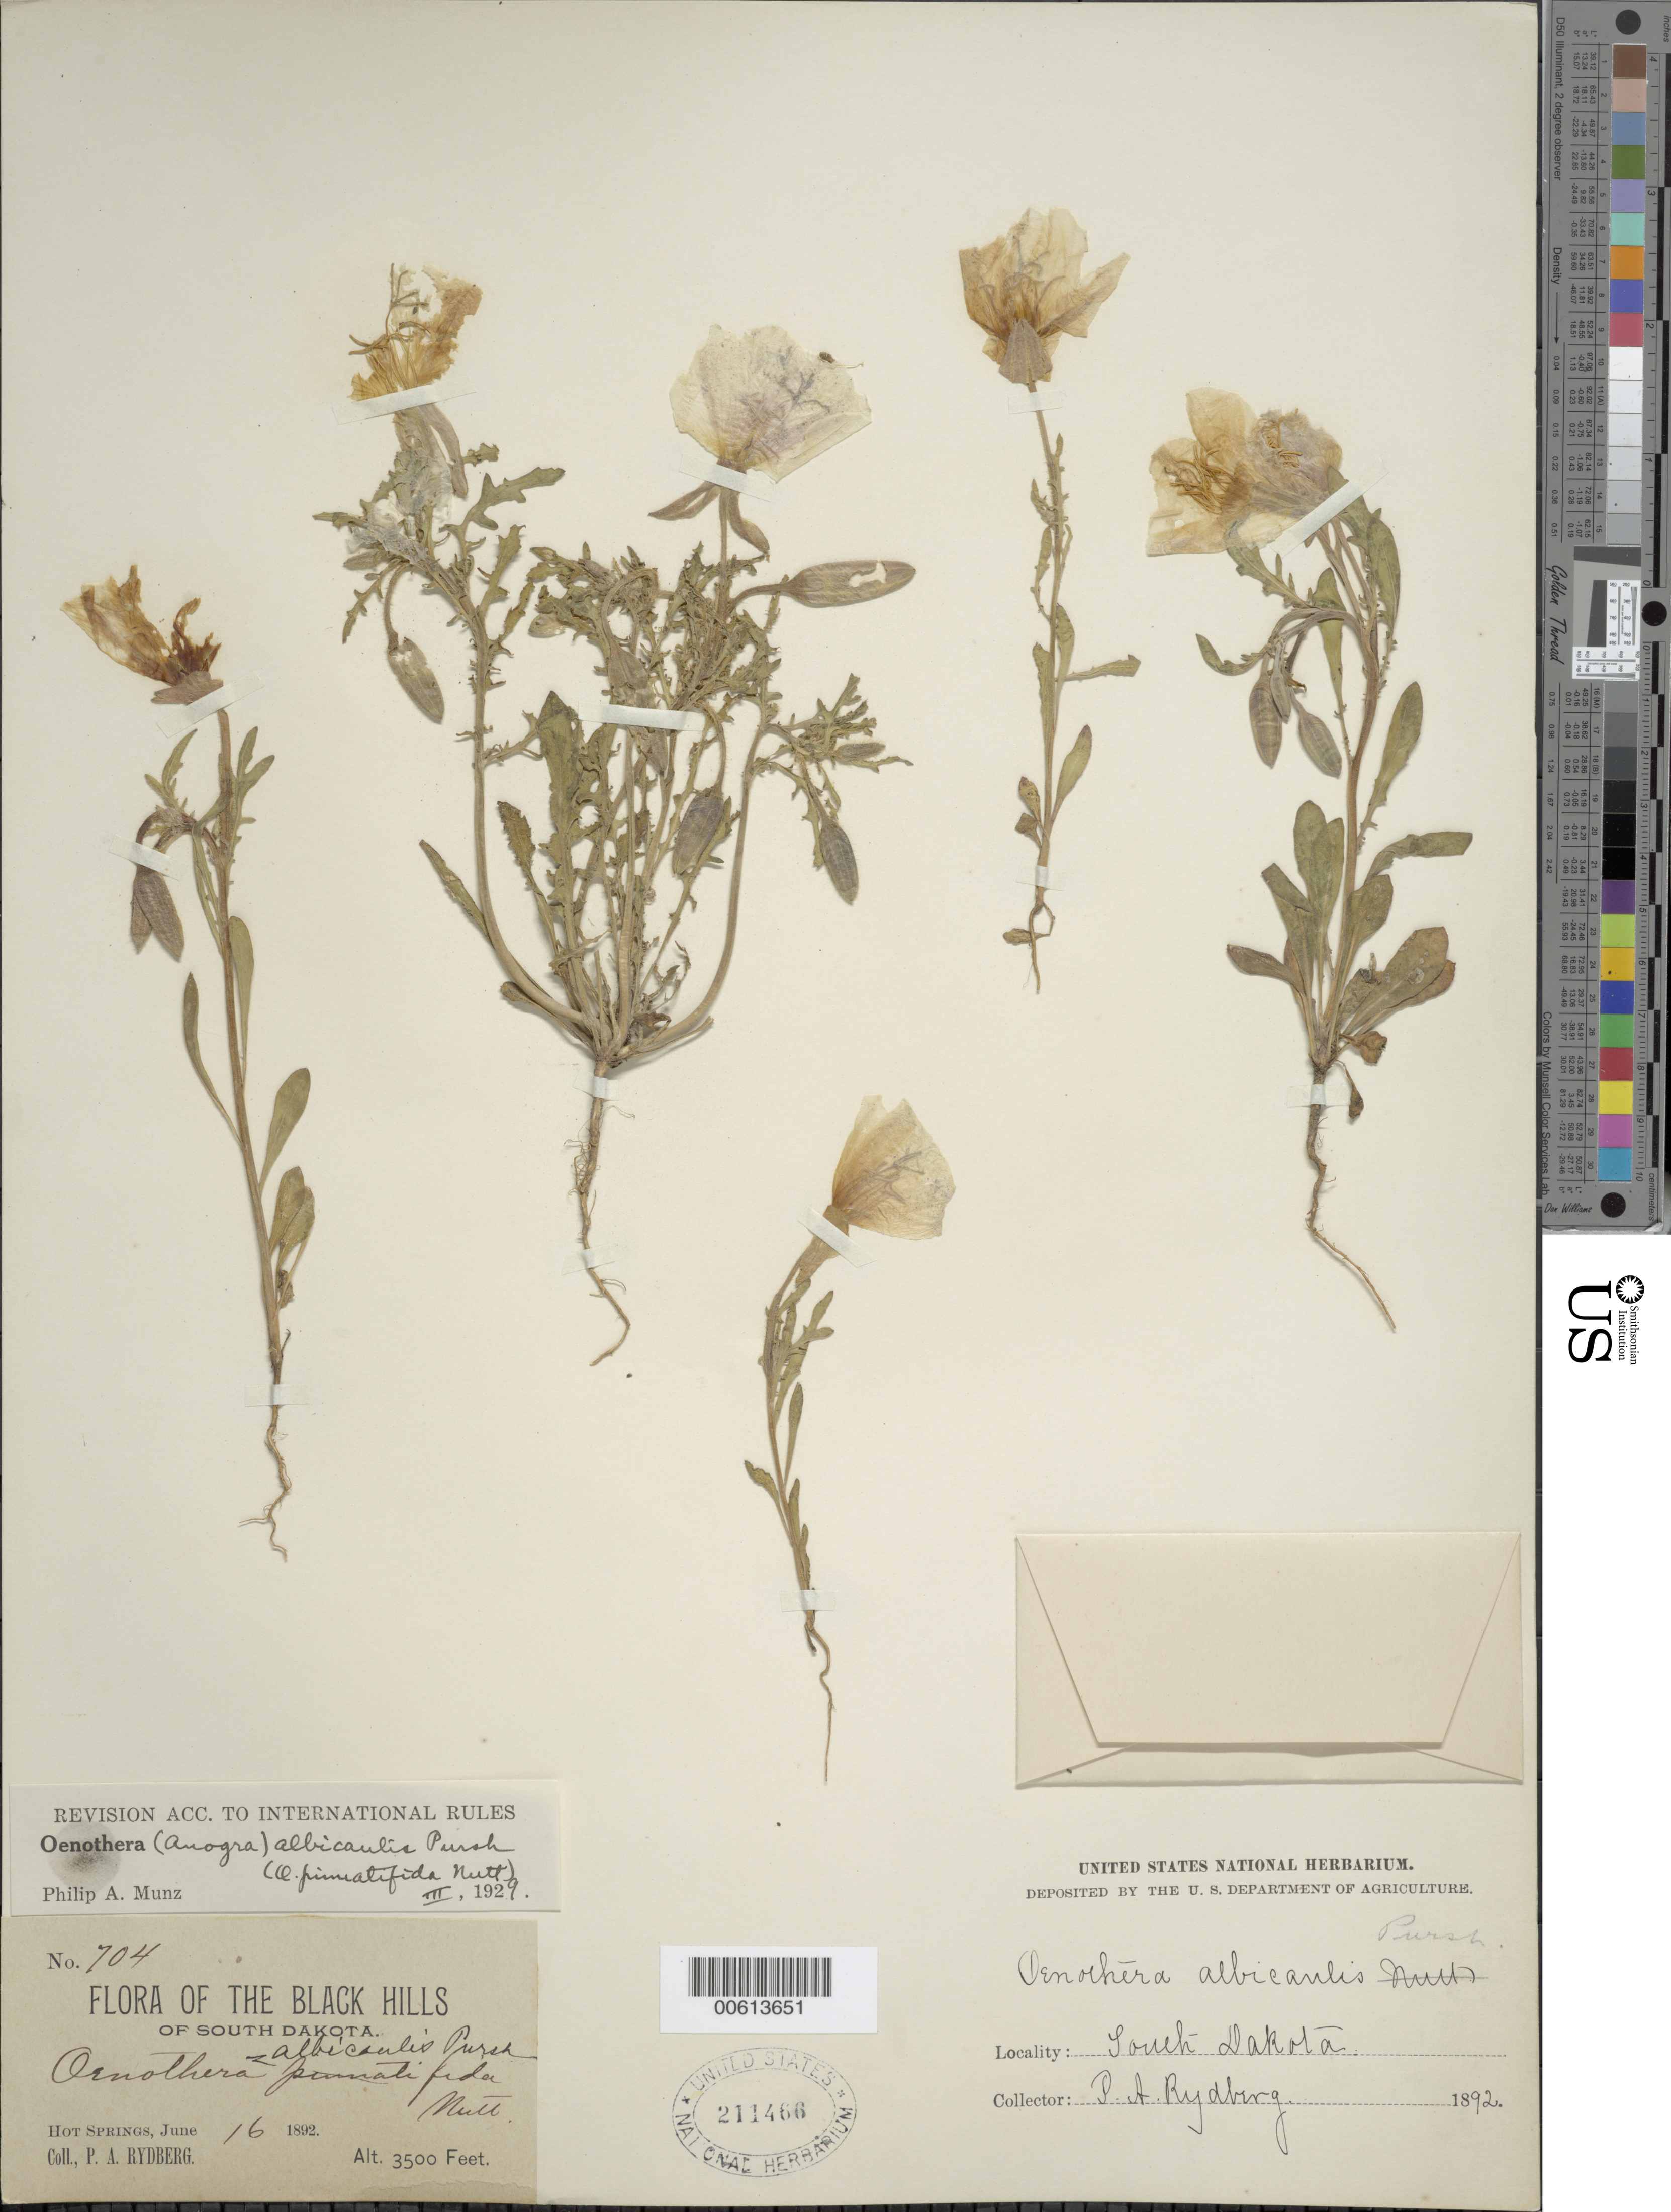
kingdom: Plantae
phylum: Tracheophyta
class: Magnoliopsida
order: Myrtales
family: Onagraceae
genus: Oenothera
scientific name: Oenothera albicaulis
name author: Pursh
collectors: P. A. Rydberg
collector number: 704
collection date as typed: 16 Jun 1892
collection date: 1892-06-16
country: United States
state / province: South Dakota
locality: Hot Springs, Black Hills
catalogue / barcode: US 211466